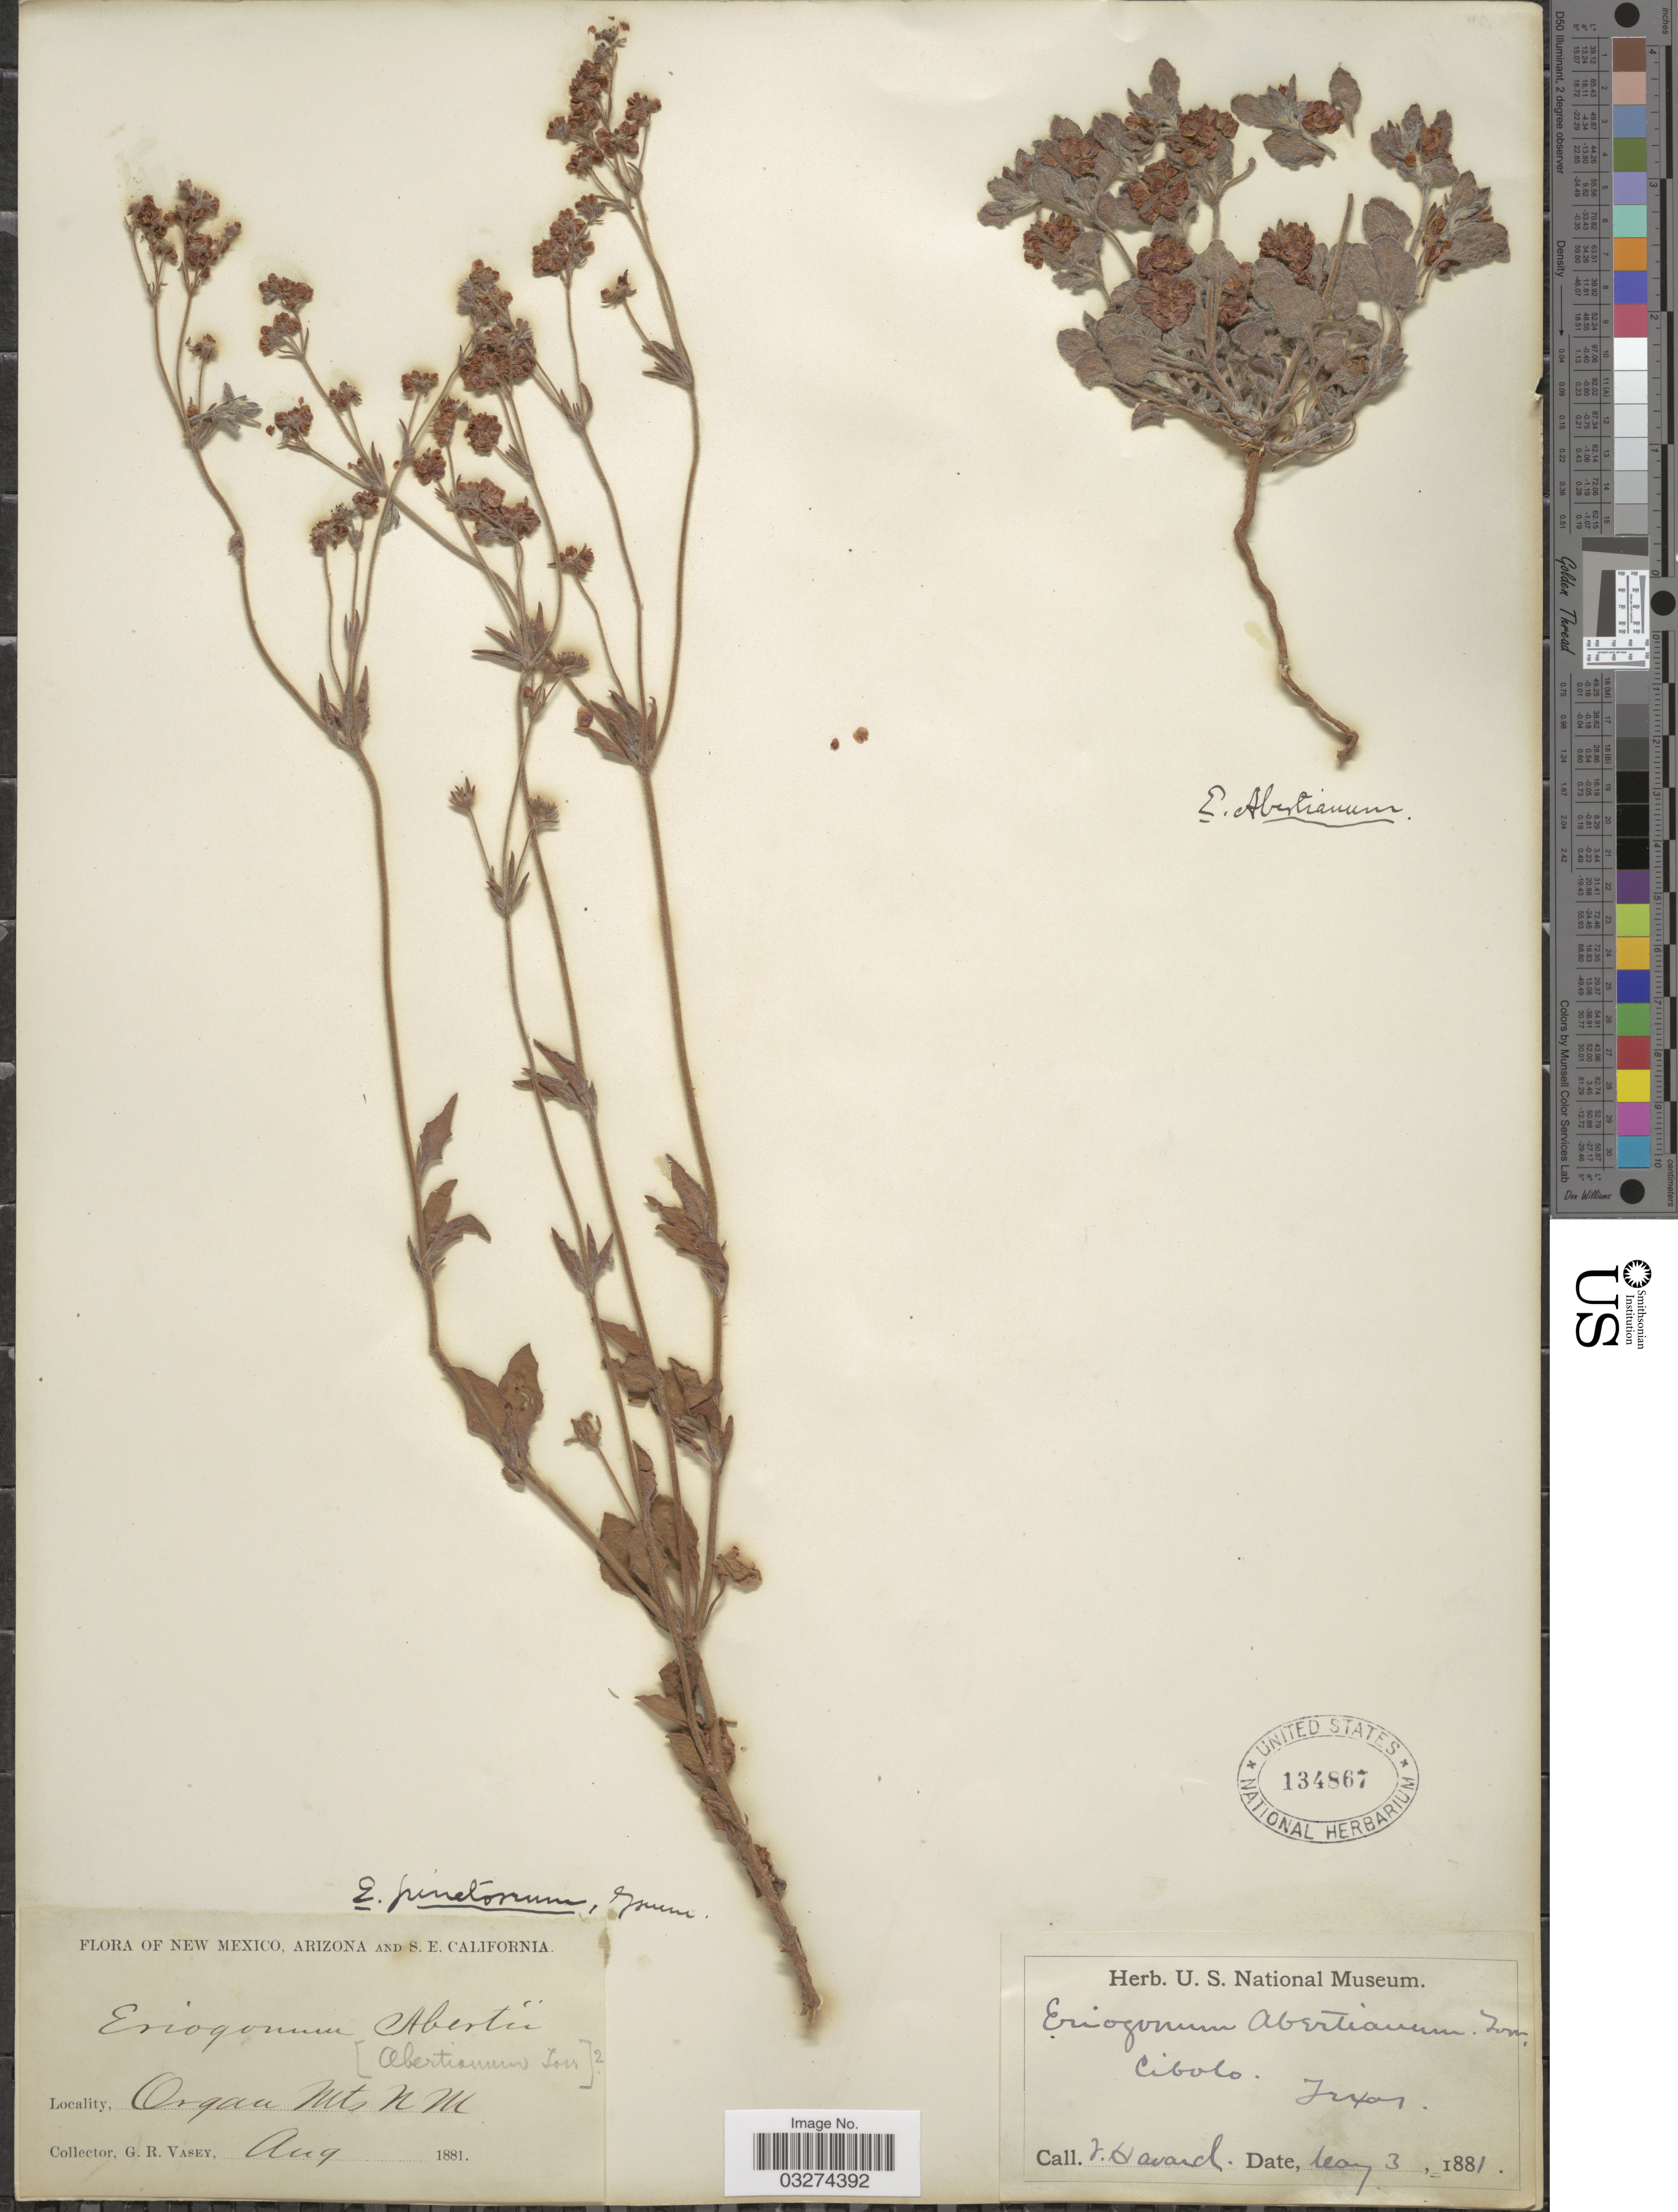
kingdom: Plantae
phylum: Tracheophyta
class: Magnoliopsida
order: Caryophyllales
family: Polygonaceae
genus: Eriogonum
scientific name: Eriogonum abertianum var. ruberrimum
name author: (Gand.) Gand.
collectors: V. Havard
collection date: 1881-05-03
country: United States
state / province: Texas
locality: Cibolo.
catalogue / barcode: US 134867-2